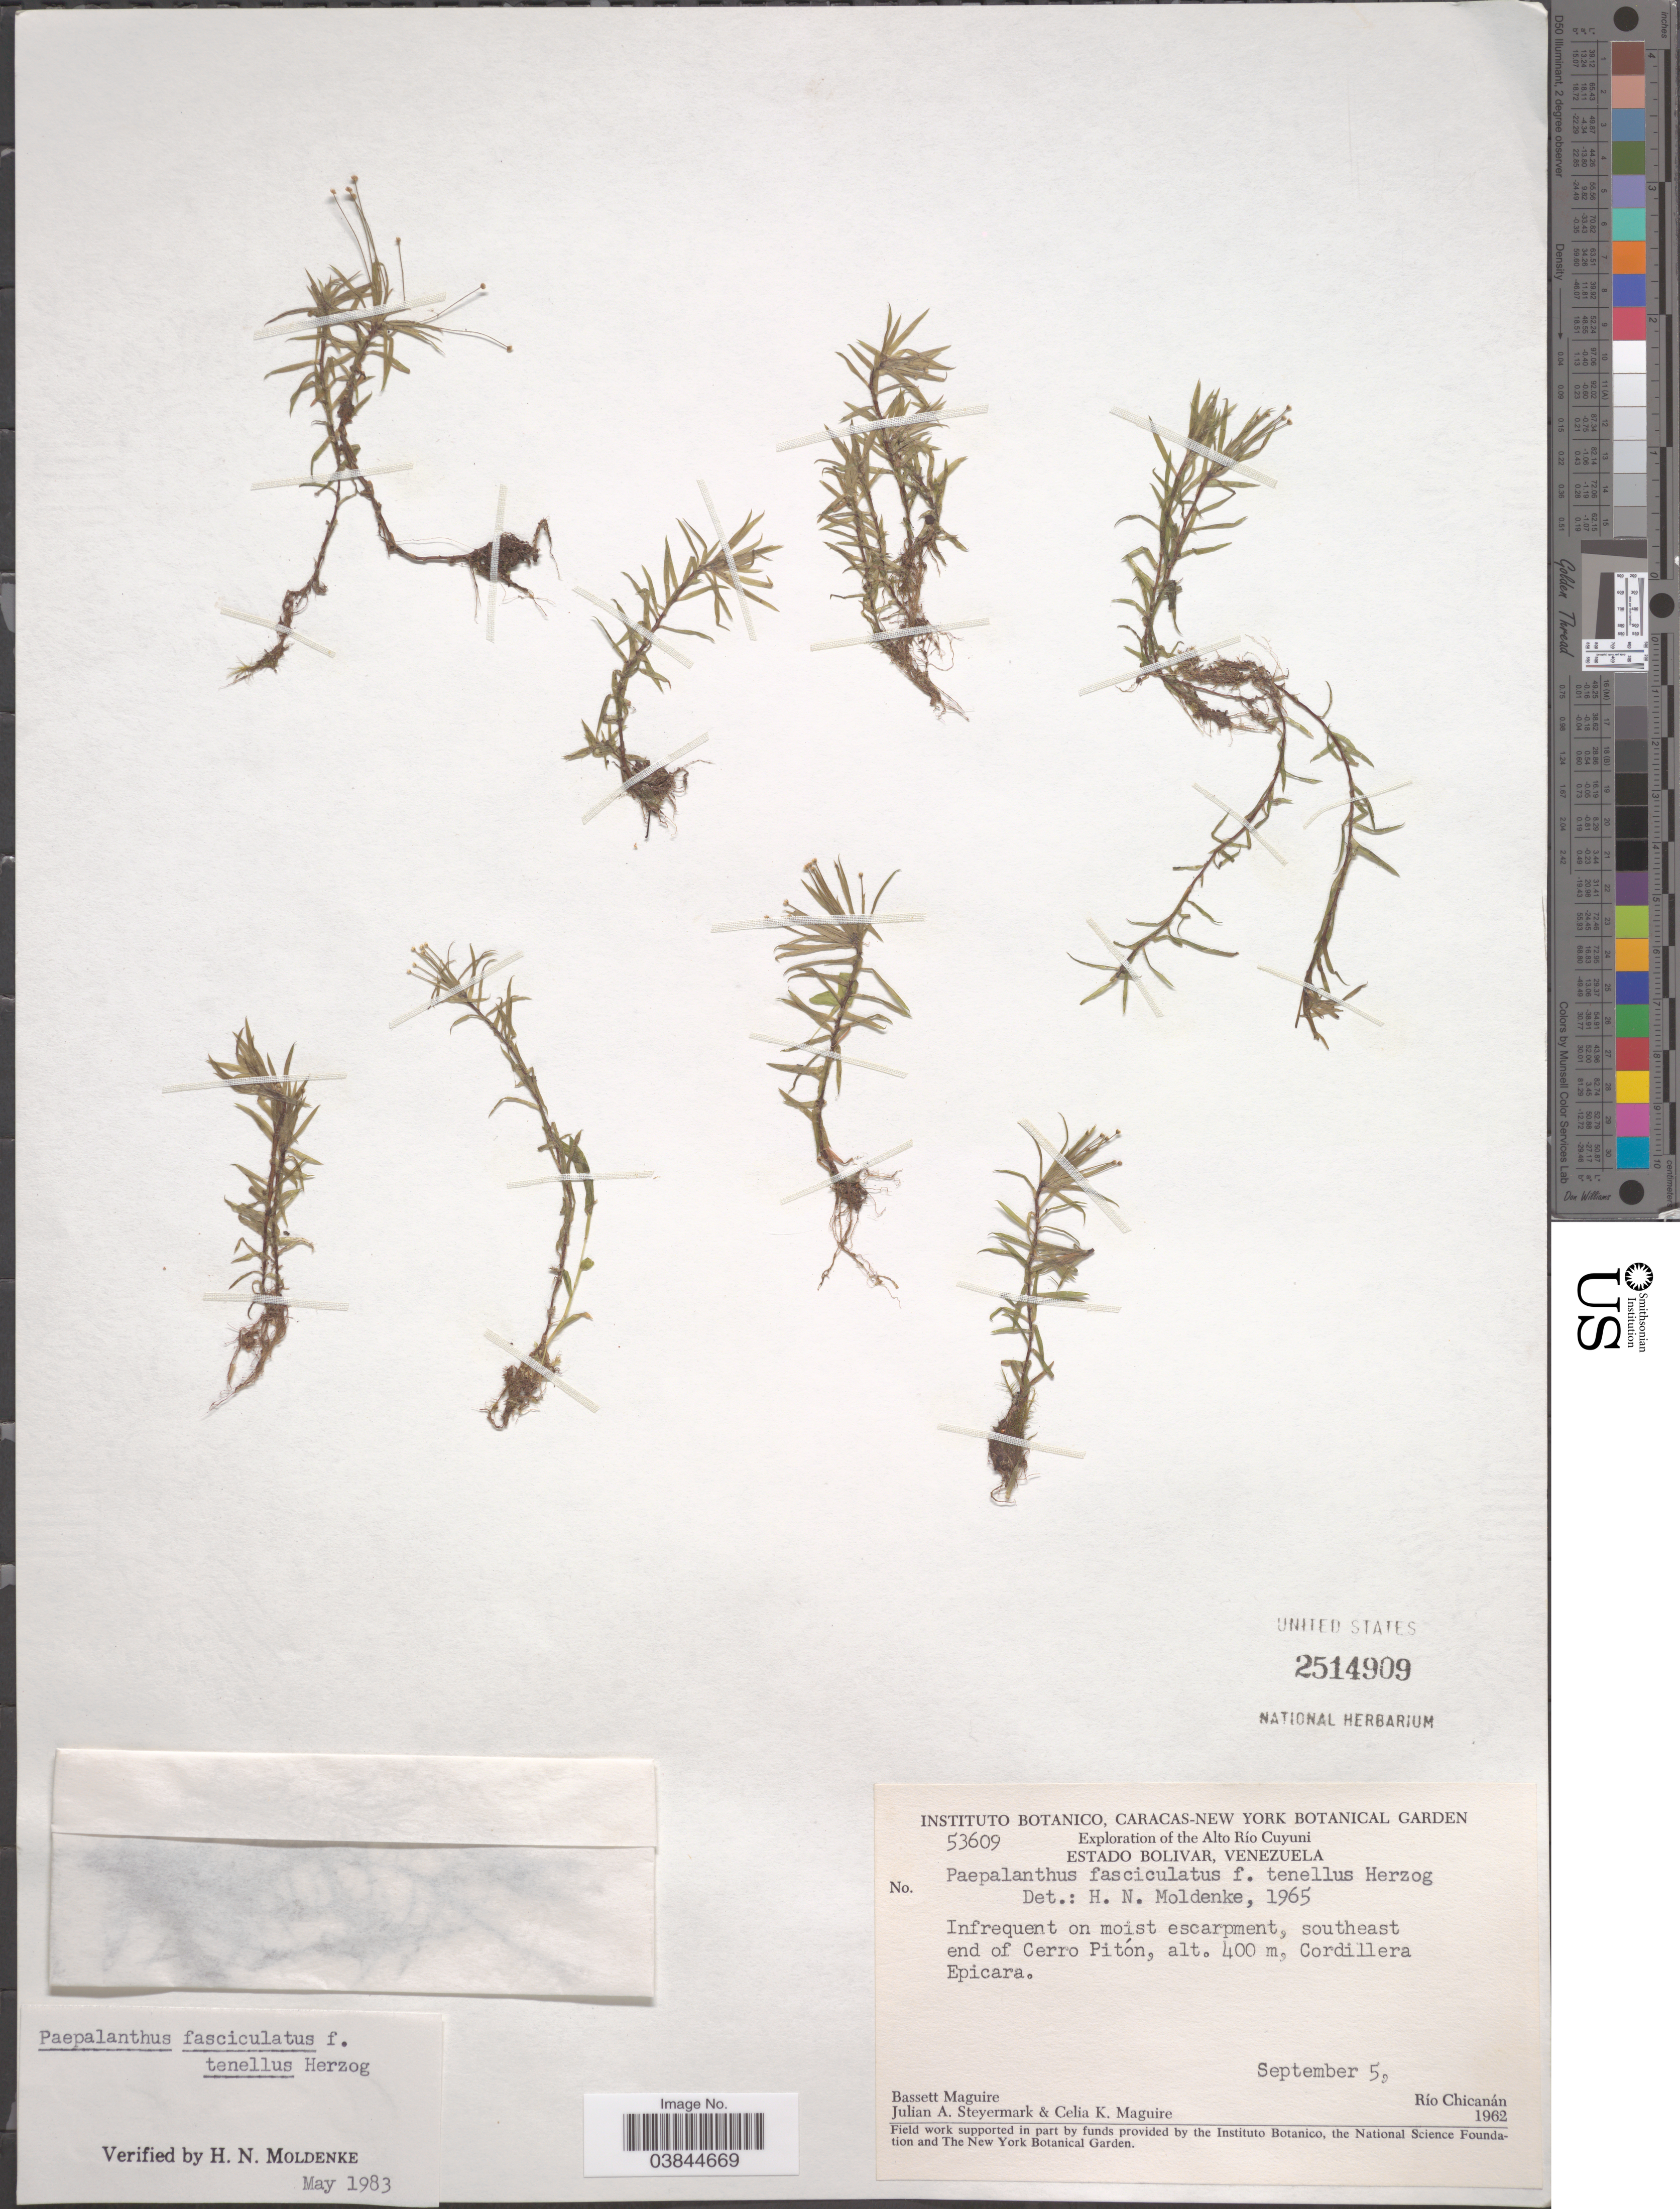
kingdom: Plantae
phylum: Tracheophyta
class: Liliopsida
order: Poales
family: Eriocaulaceae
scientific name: Giuliettia fasciculata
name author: (Rottb.) Andrino & Sano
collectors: B. Maguire, J. Steyermark & C. K. Maguire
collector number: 53609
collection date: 1962-09-05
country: Venezuela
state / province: Bolivar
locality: The Alto Río Cuyuni. Southeast end of Cerro Pitón. Cordillera Epicara. Río Chicanán.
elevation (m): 400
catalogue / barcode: US 2514909